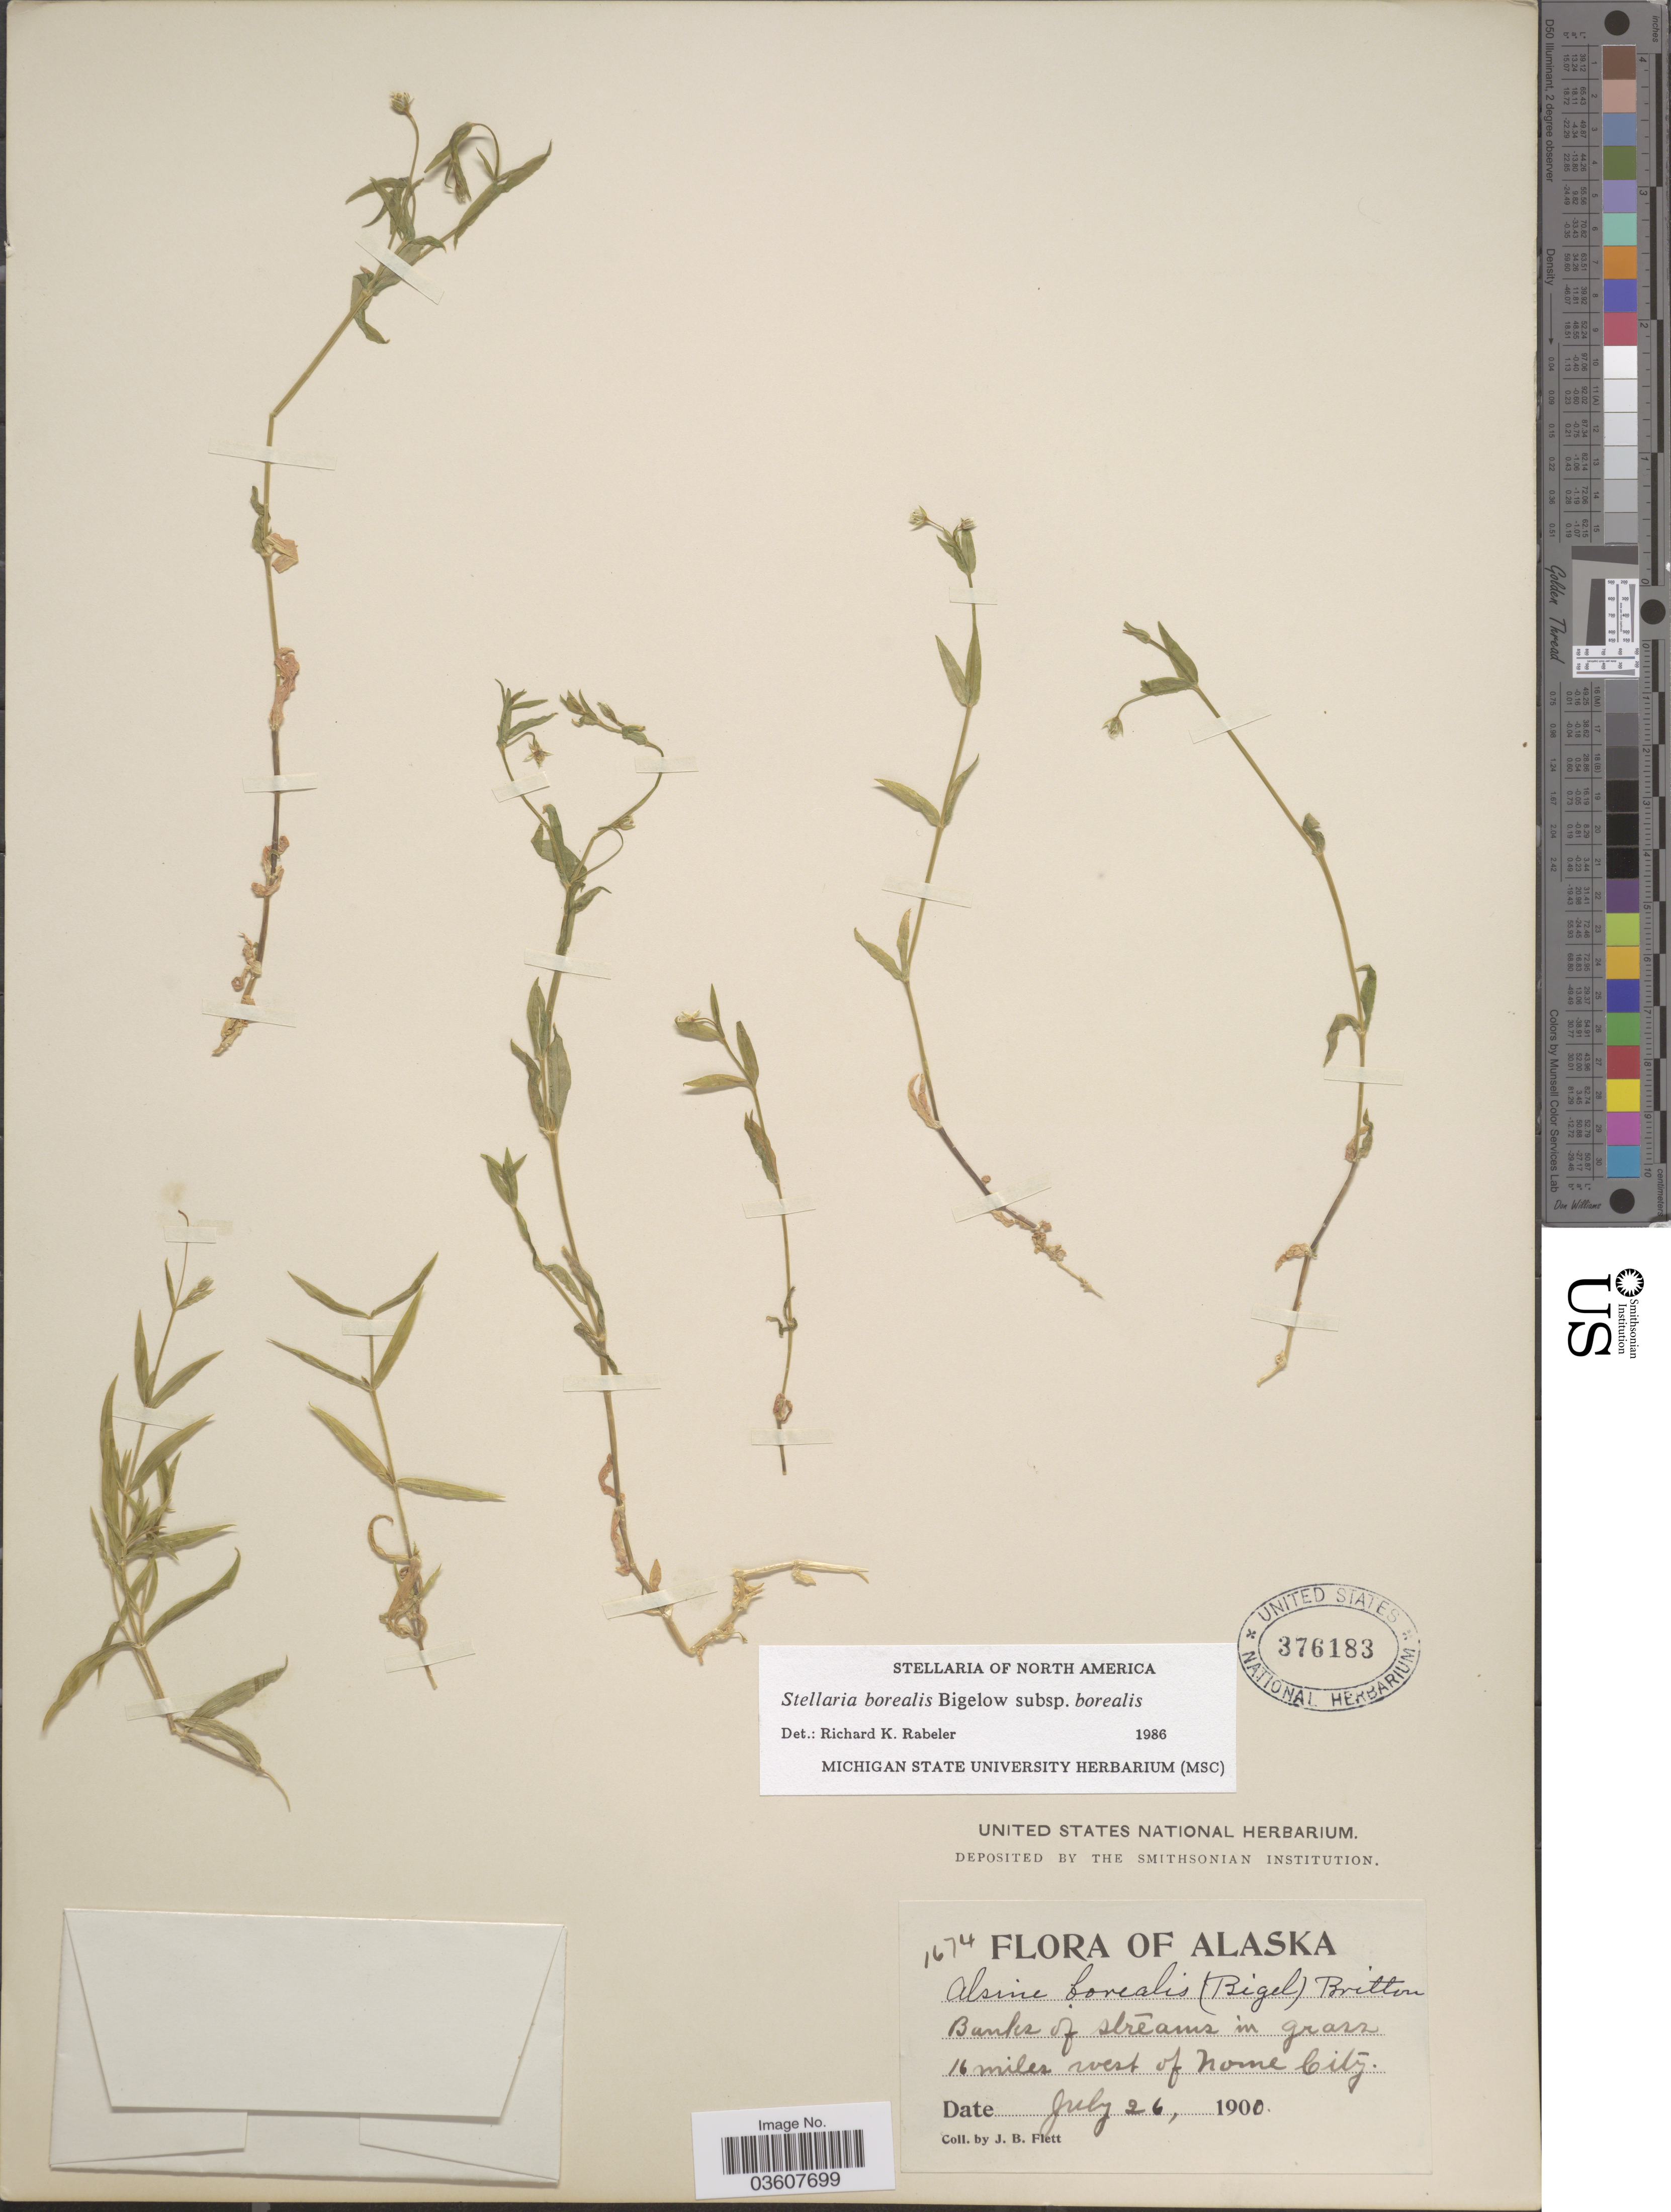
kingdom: Plantae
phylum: Tracheophyta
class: Magnoliopsida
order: Caryophyllales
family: Caryophyllaceae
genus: Stellaria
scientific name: Stellaria borealis subsp. borealis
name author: Bigelow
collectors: J. Flett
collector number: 1674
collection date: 1900-07-26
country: United States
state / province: Alaska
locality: Banks of streams in grass 16 miles west of Nome City.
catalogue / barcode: US 376183